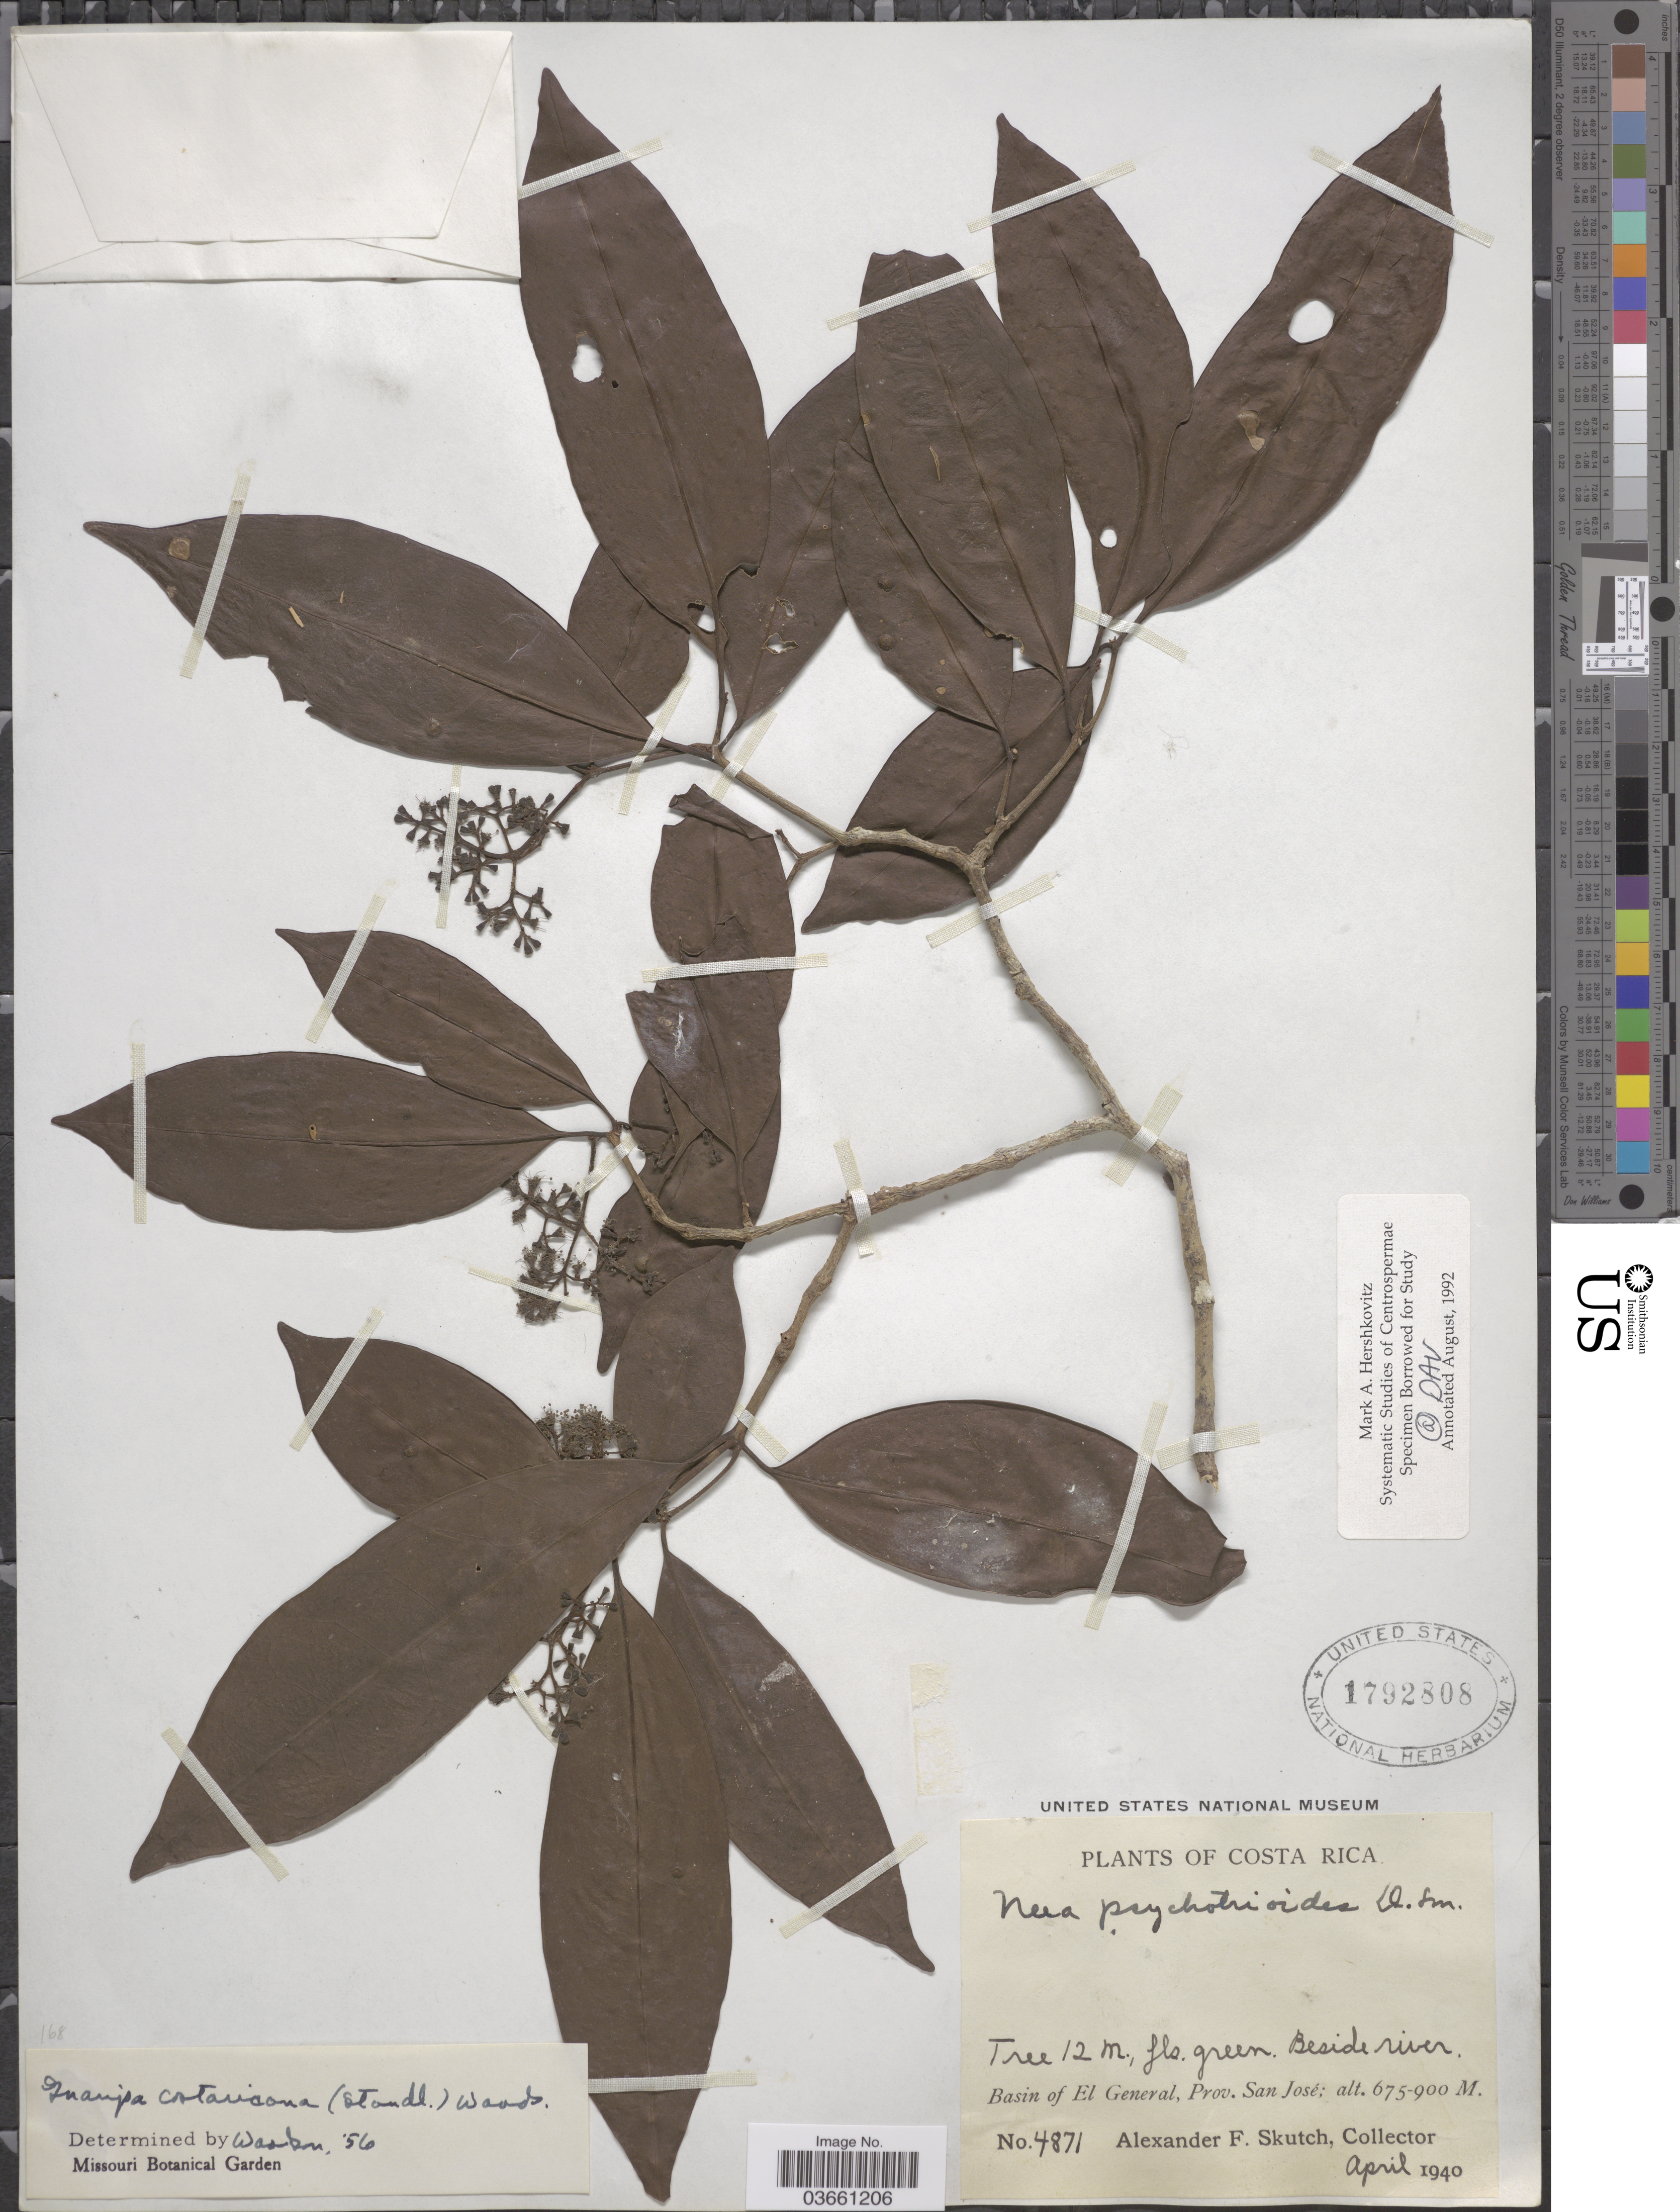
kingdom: Plantae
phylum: Tracheophyta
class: Magnoliopsida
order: Caryophyllales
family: Nyctaginaceae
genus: Guapira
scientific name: Guapira costaricana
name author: (Standl.) Woodson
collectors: A. F. Skutch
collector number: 4871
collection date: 1940-04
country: Costa Rica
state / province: San José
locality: Basin of El General.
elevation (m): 675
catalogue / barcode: US 1792808